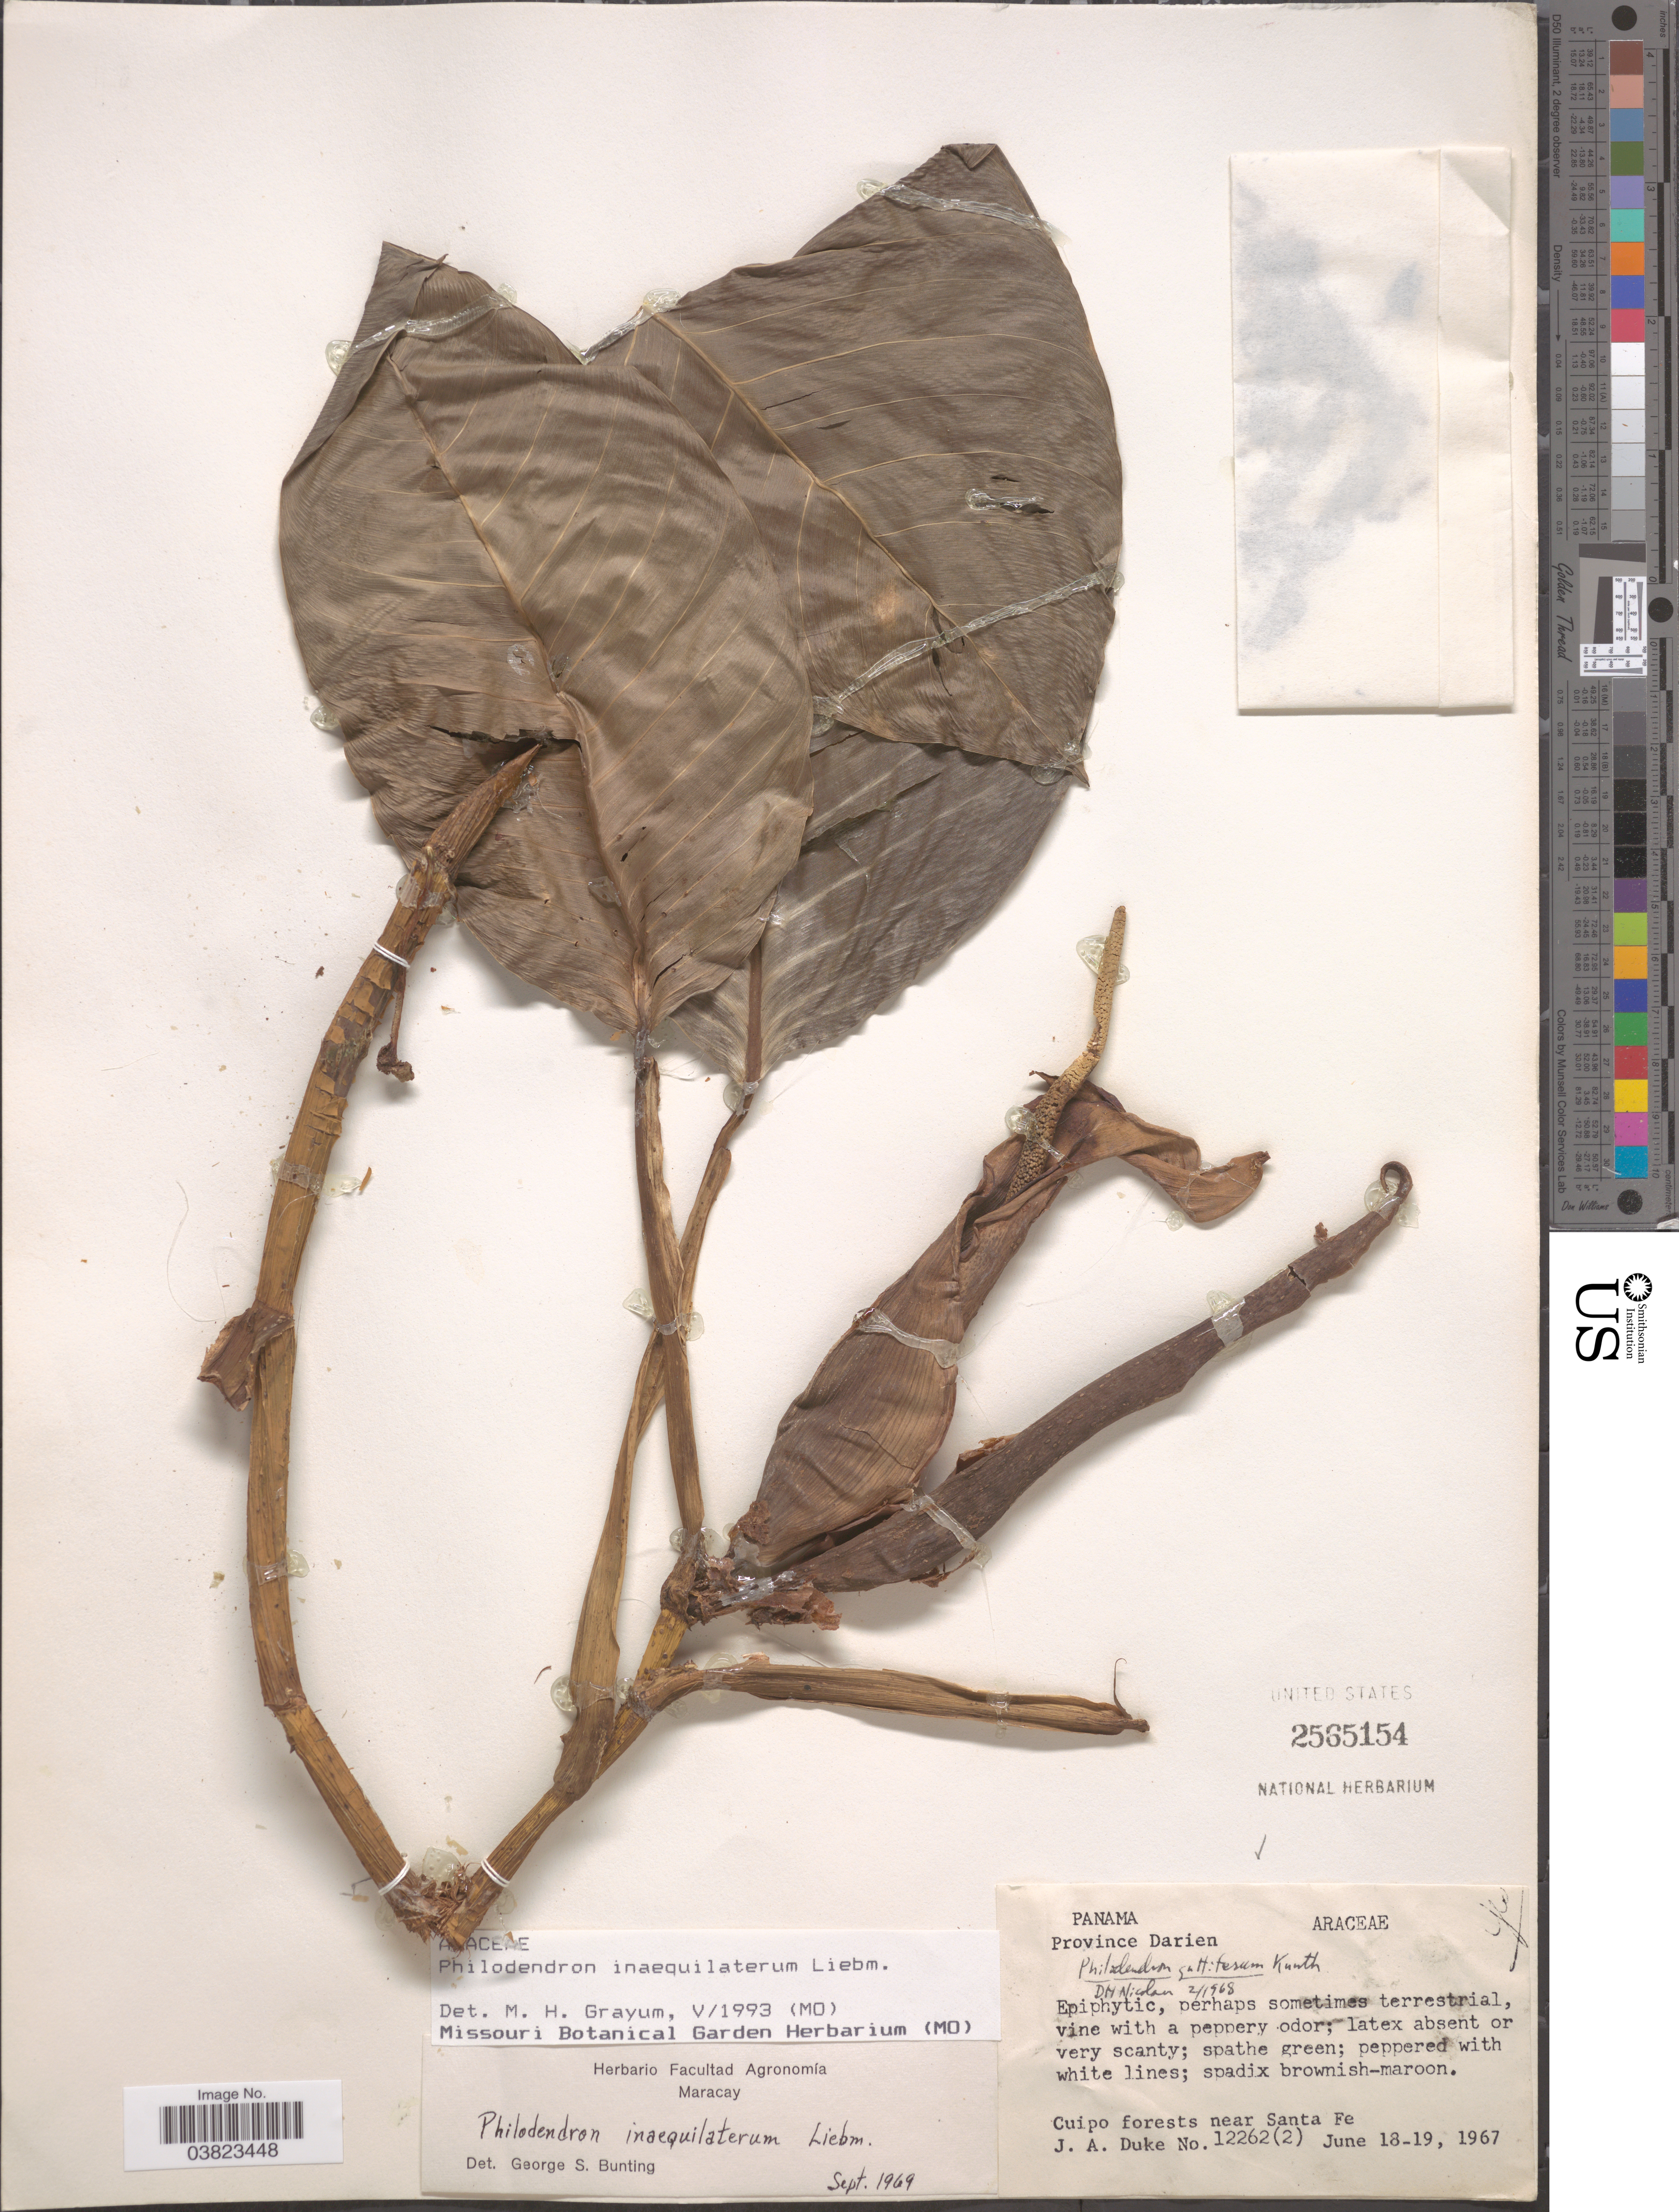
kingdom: Plantae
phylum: Tracheophyta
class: Liliopsida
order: Alismatales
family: Araceae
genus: Philodendron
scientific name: Philodendron inaequilaterum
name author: Liebm.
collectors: J. A. Duke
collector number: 12262 (2)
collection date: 1967-06-18/1967-06-19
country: Panama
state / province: Darien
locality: Cuipo forests near Santa Fe.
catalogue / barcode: US 2565154